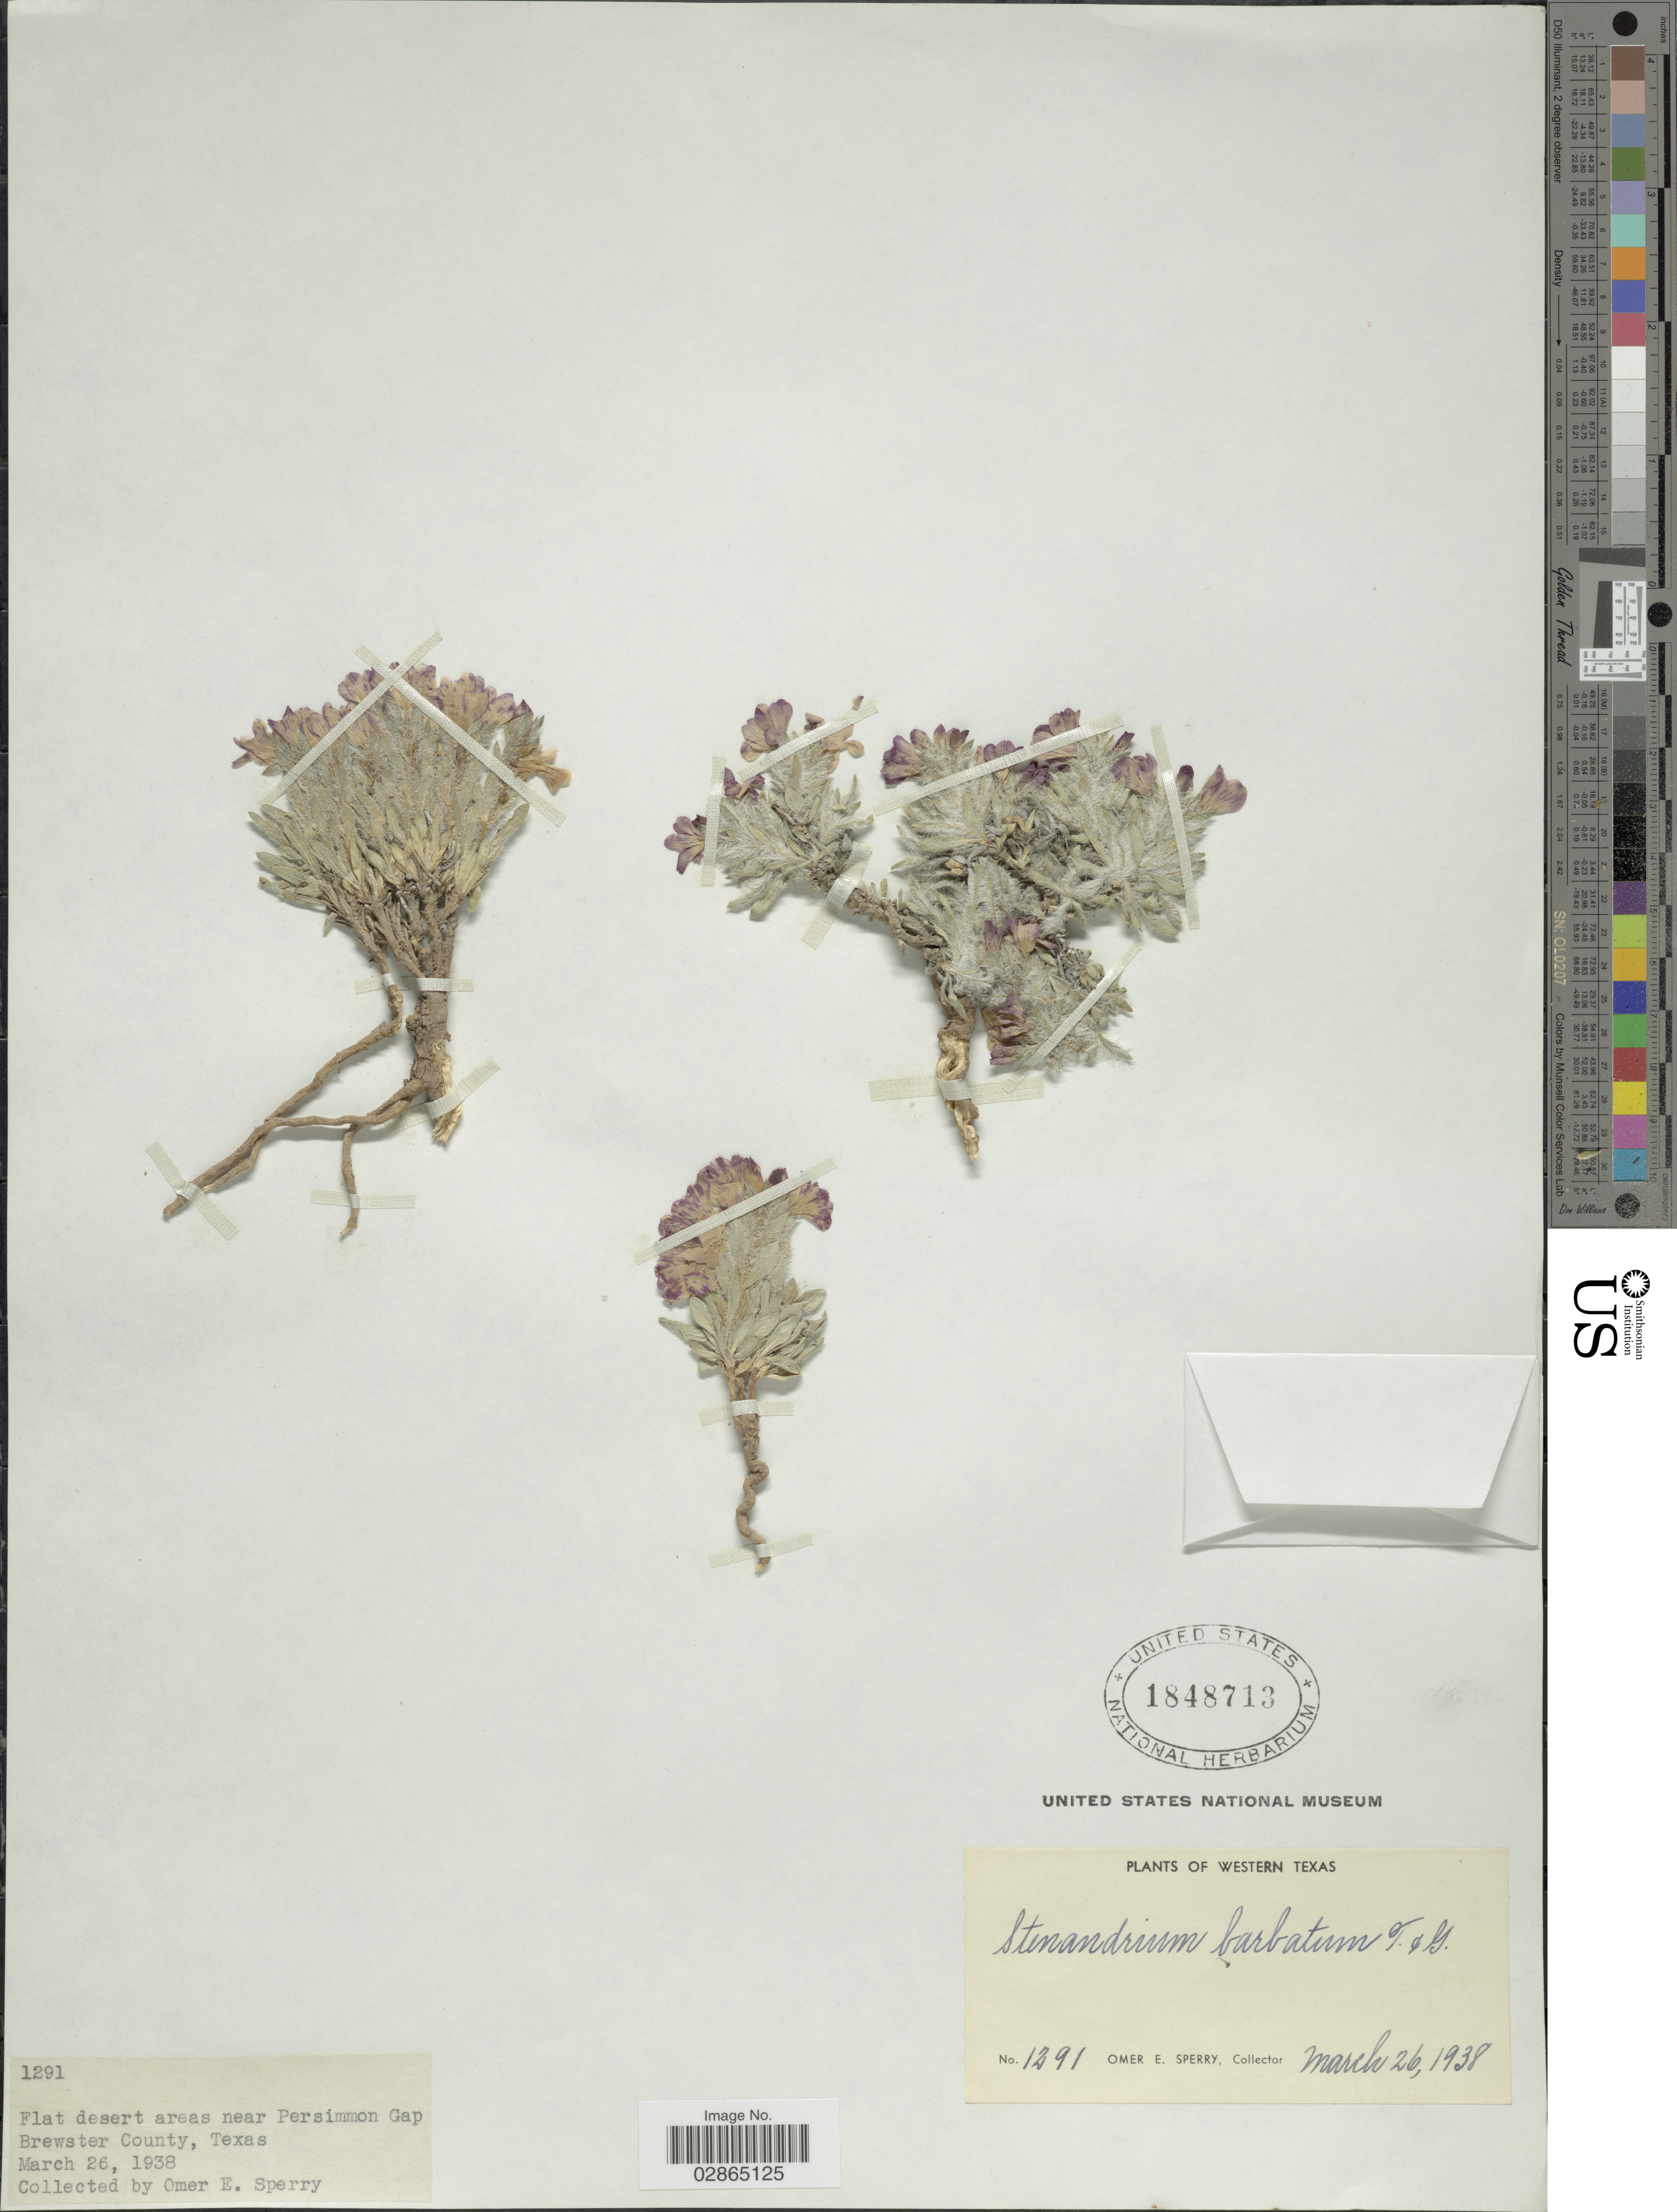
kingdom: Plantae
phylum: Tracheophyta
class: Magnoliopsida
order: Lamiales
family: Acanthaceae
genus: Stenandrium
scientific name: Stenandrium barbatum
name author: Torr. & A. Gray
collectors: O. E. Sperry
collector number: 1291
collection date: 1938-03-26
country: United States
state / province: Texas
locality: Western Texas. Flat desert areas near Persimmon Gap. Brewster County.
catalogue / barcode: US 1848713